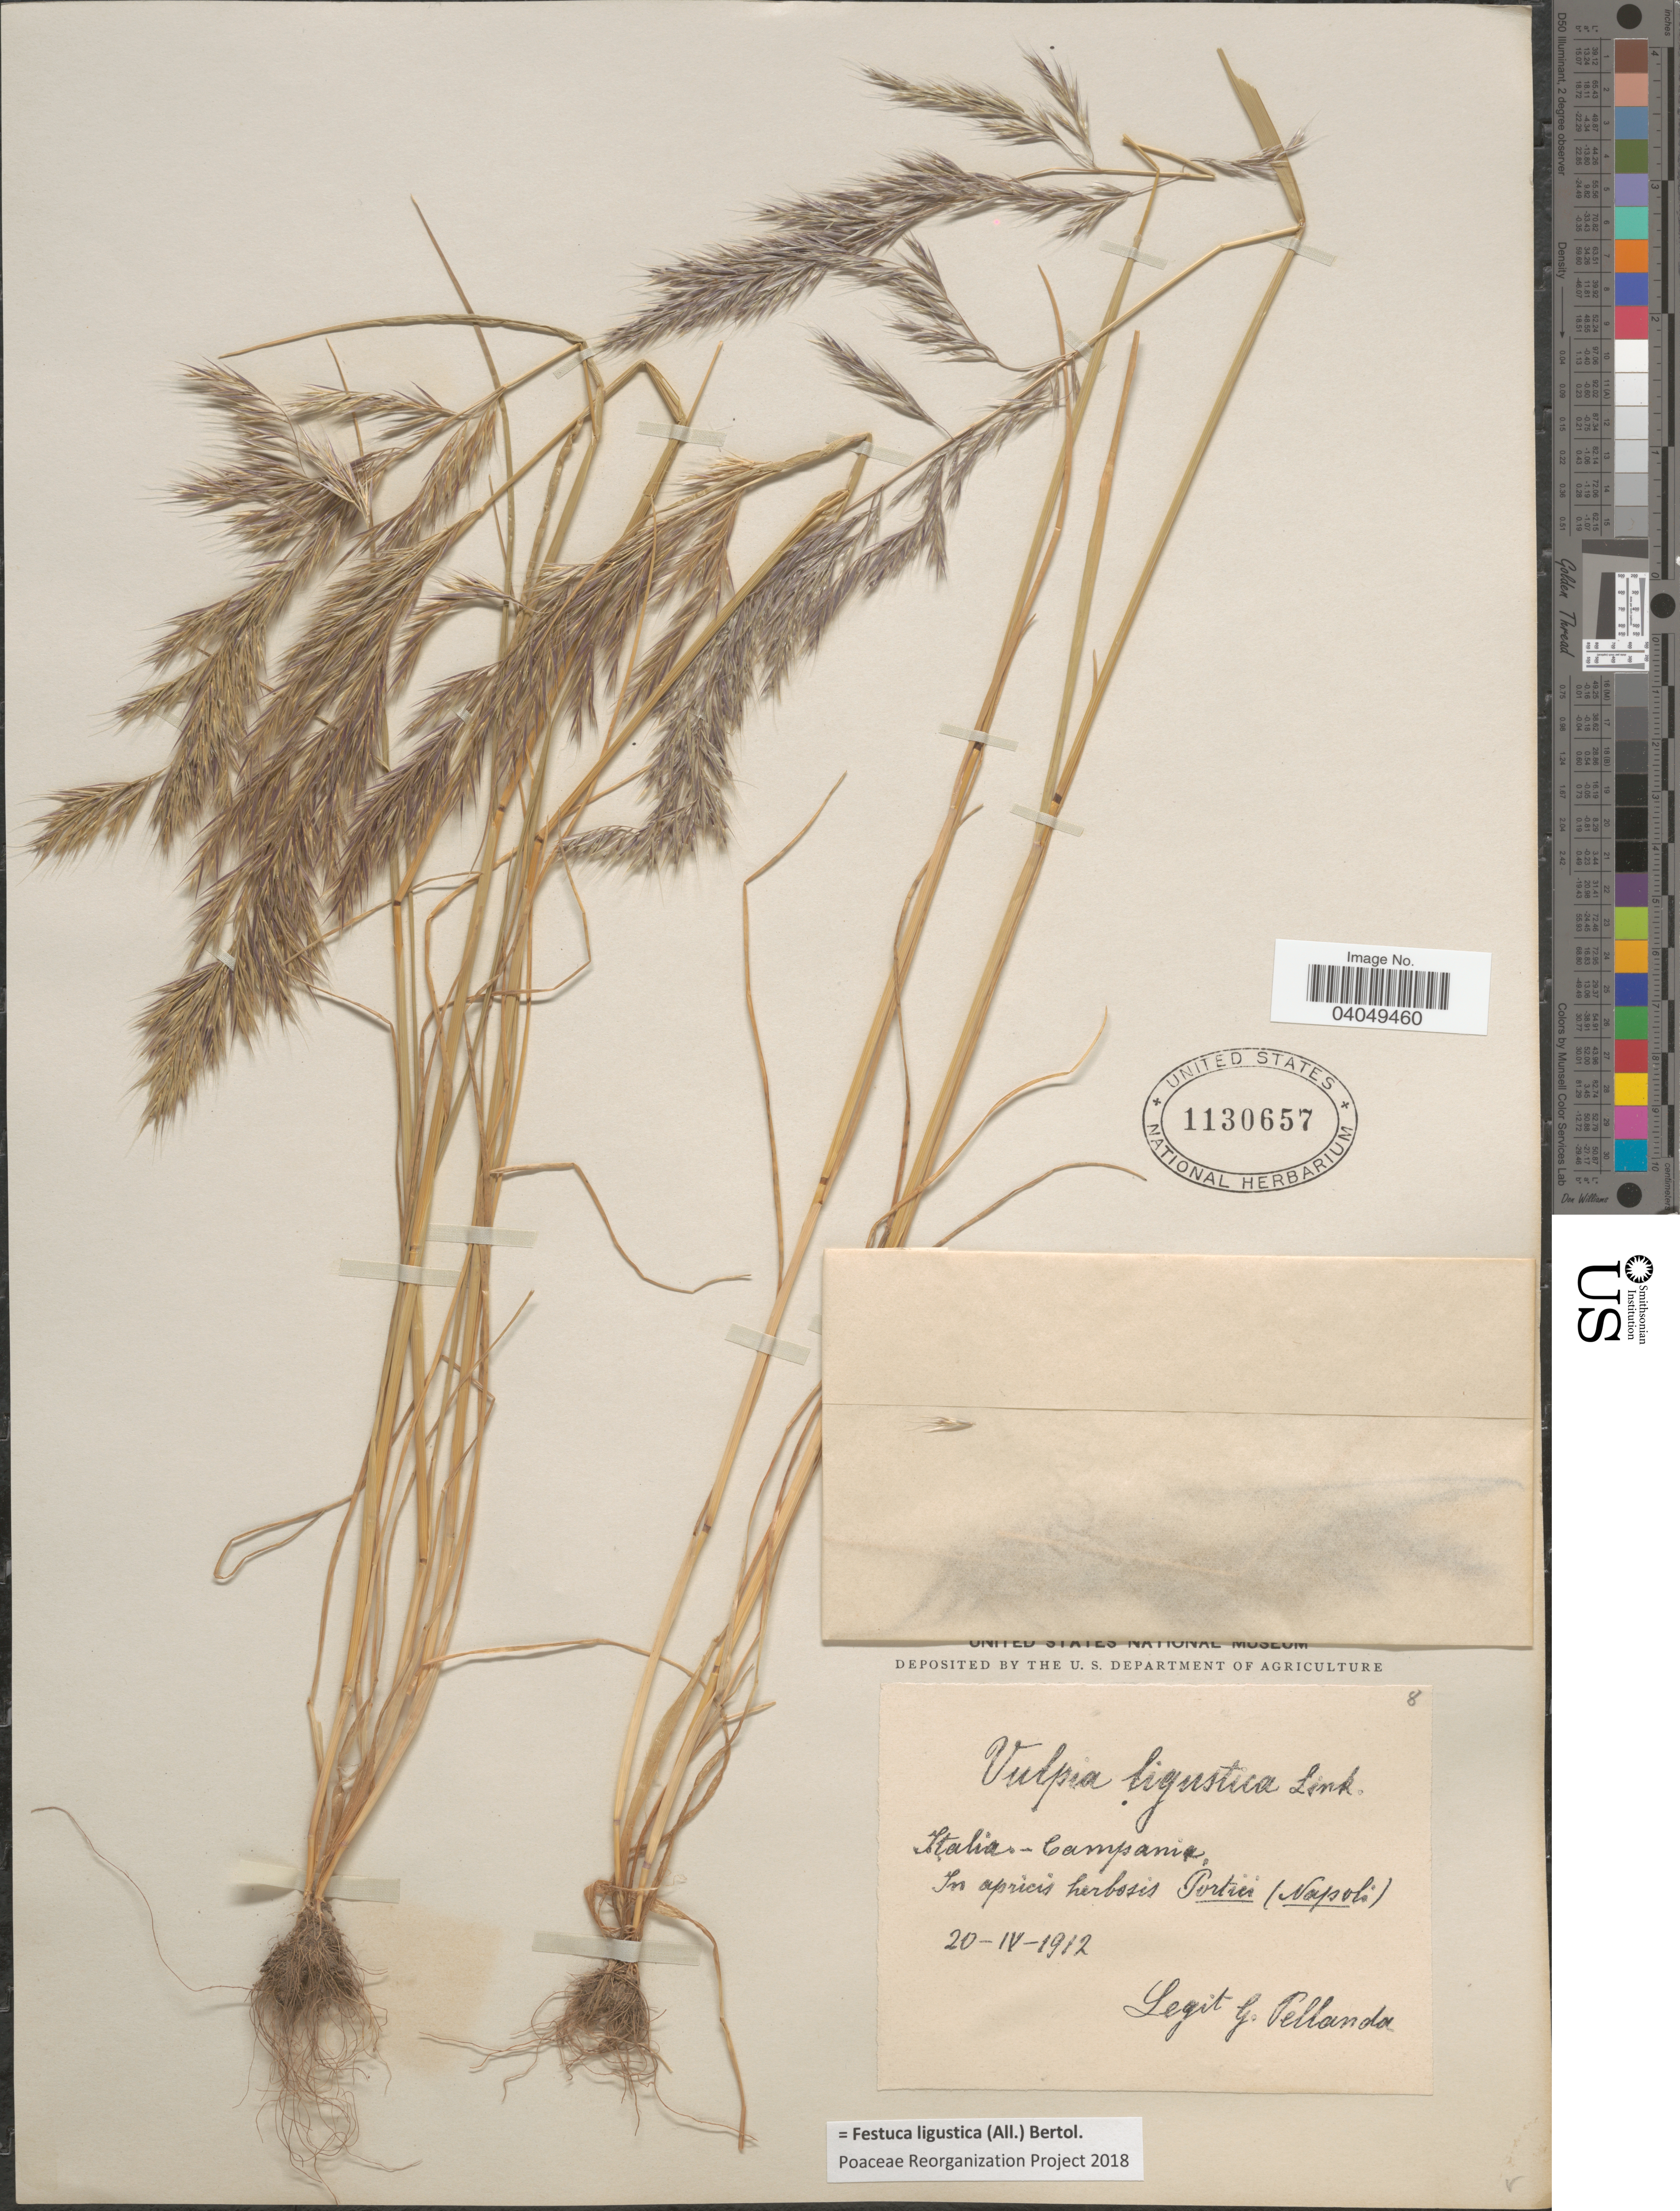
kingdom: Plantae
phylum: Tracheophyta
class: Liliopsida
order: Poales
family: Poaceae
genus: Festuca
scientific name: Festuca ligustica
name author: (All.) Bertol.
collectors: G. Pellanda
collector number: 8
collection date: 1912-04-20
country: Italy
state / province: Campania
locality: In apricis herbosis Portici (Napoli).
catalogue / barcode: US 1130657